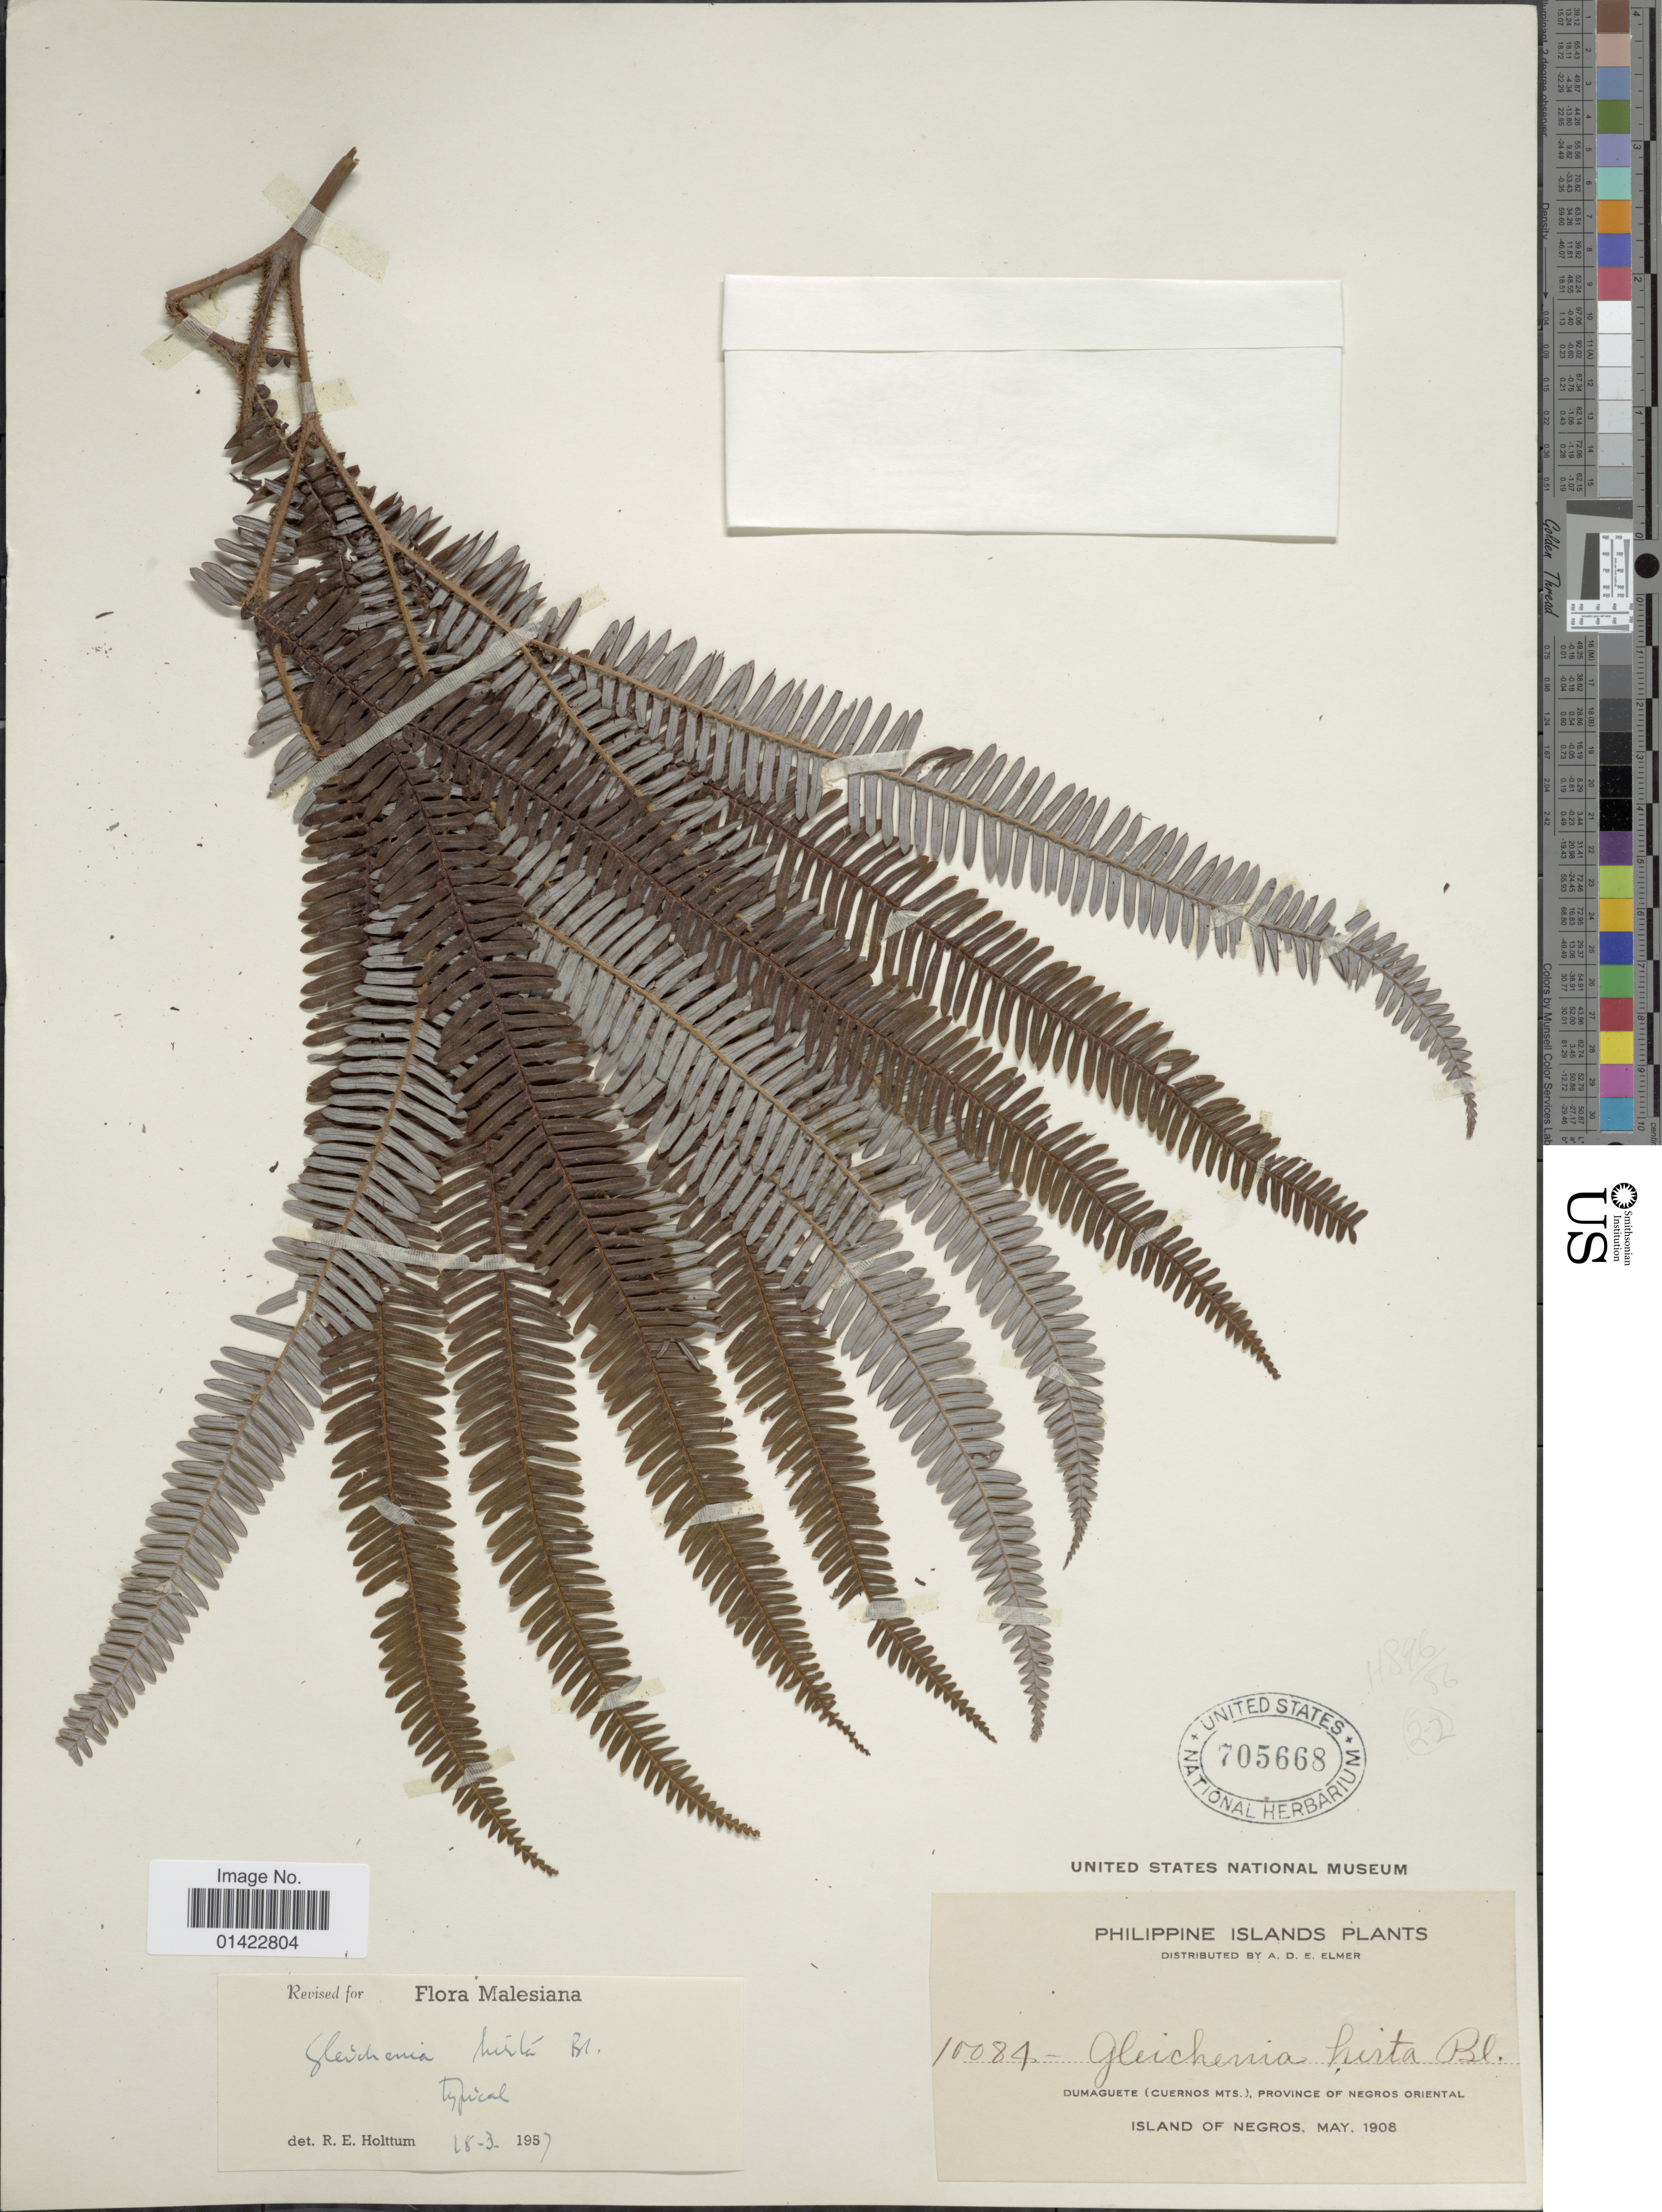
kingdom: Plantae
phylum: Tracheophyta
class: Polypodiopsida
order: Gleicheniales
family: Gleicheniaceae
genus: Sticherus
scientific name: Sticherus hirtus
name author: (Blume) Ching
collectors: A. D. E. Elmer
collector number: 10084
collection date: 1908-05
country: Philippines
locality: Dumageute (Cuernos MTS.), Province of Negros oriental. Island of Negros.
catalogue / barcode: US 705668